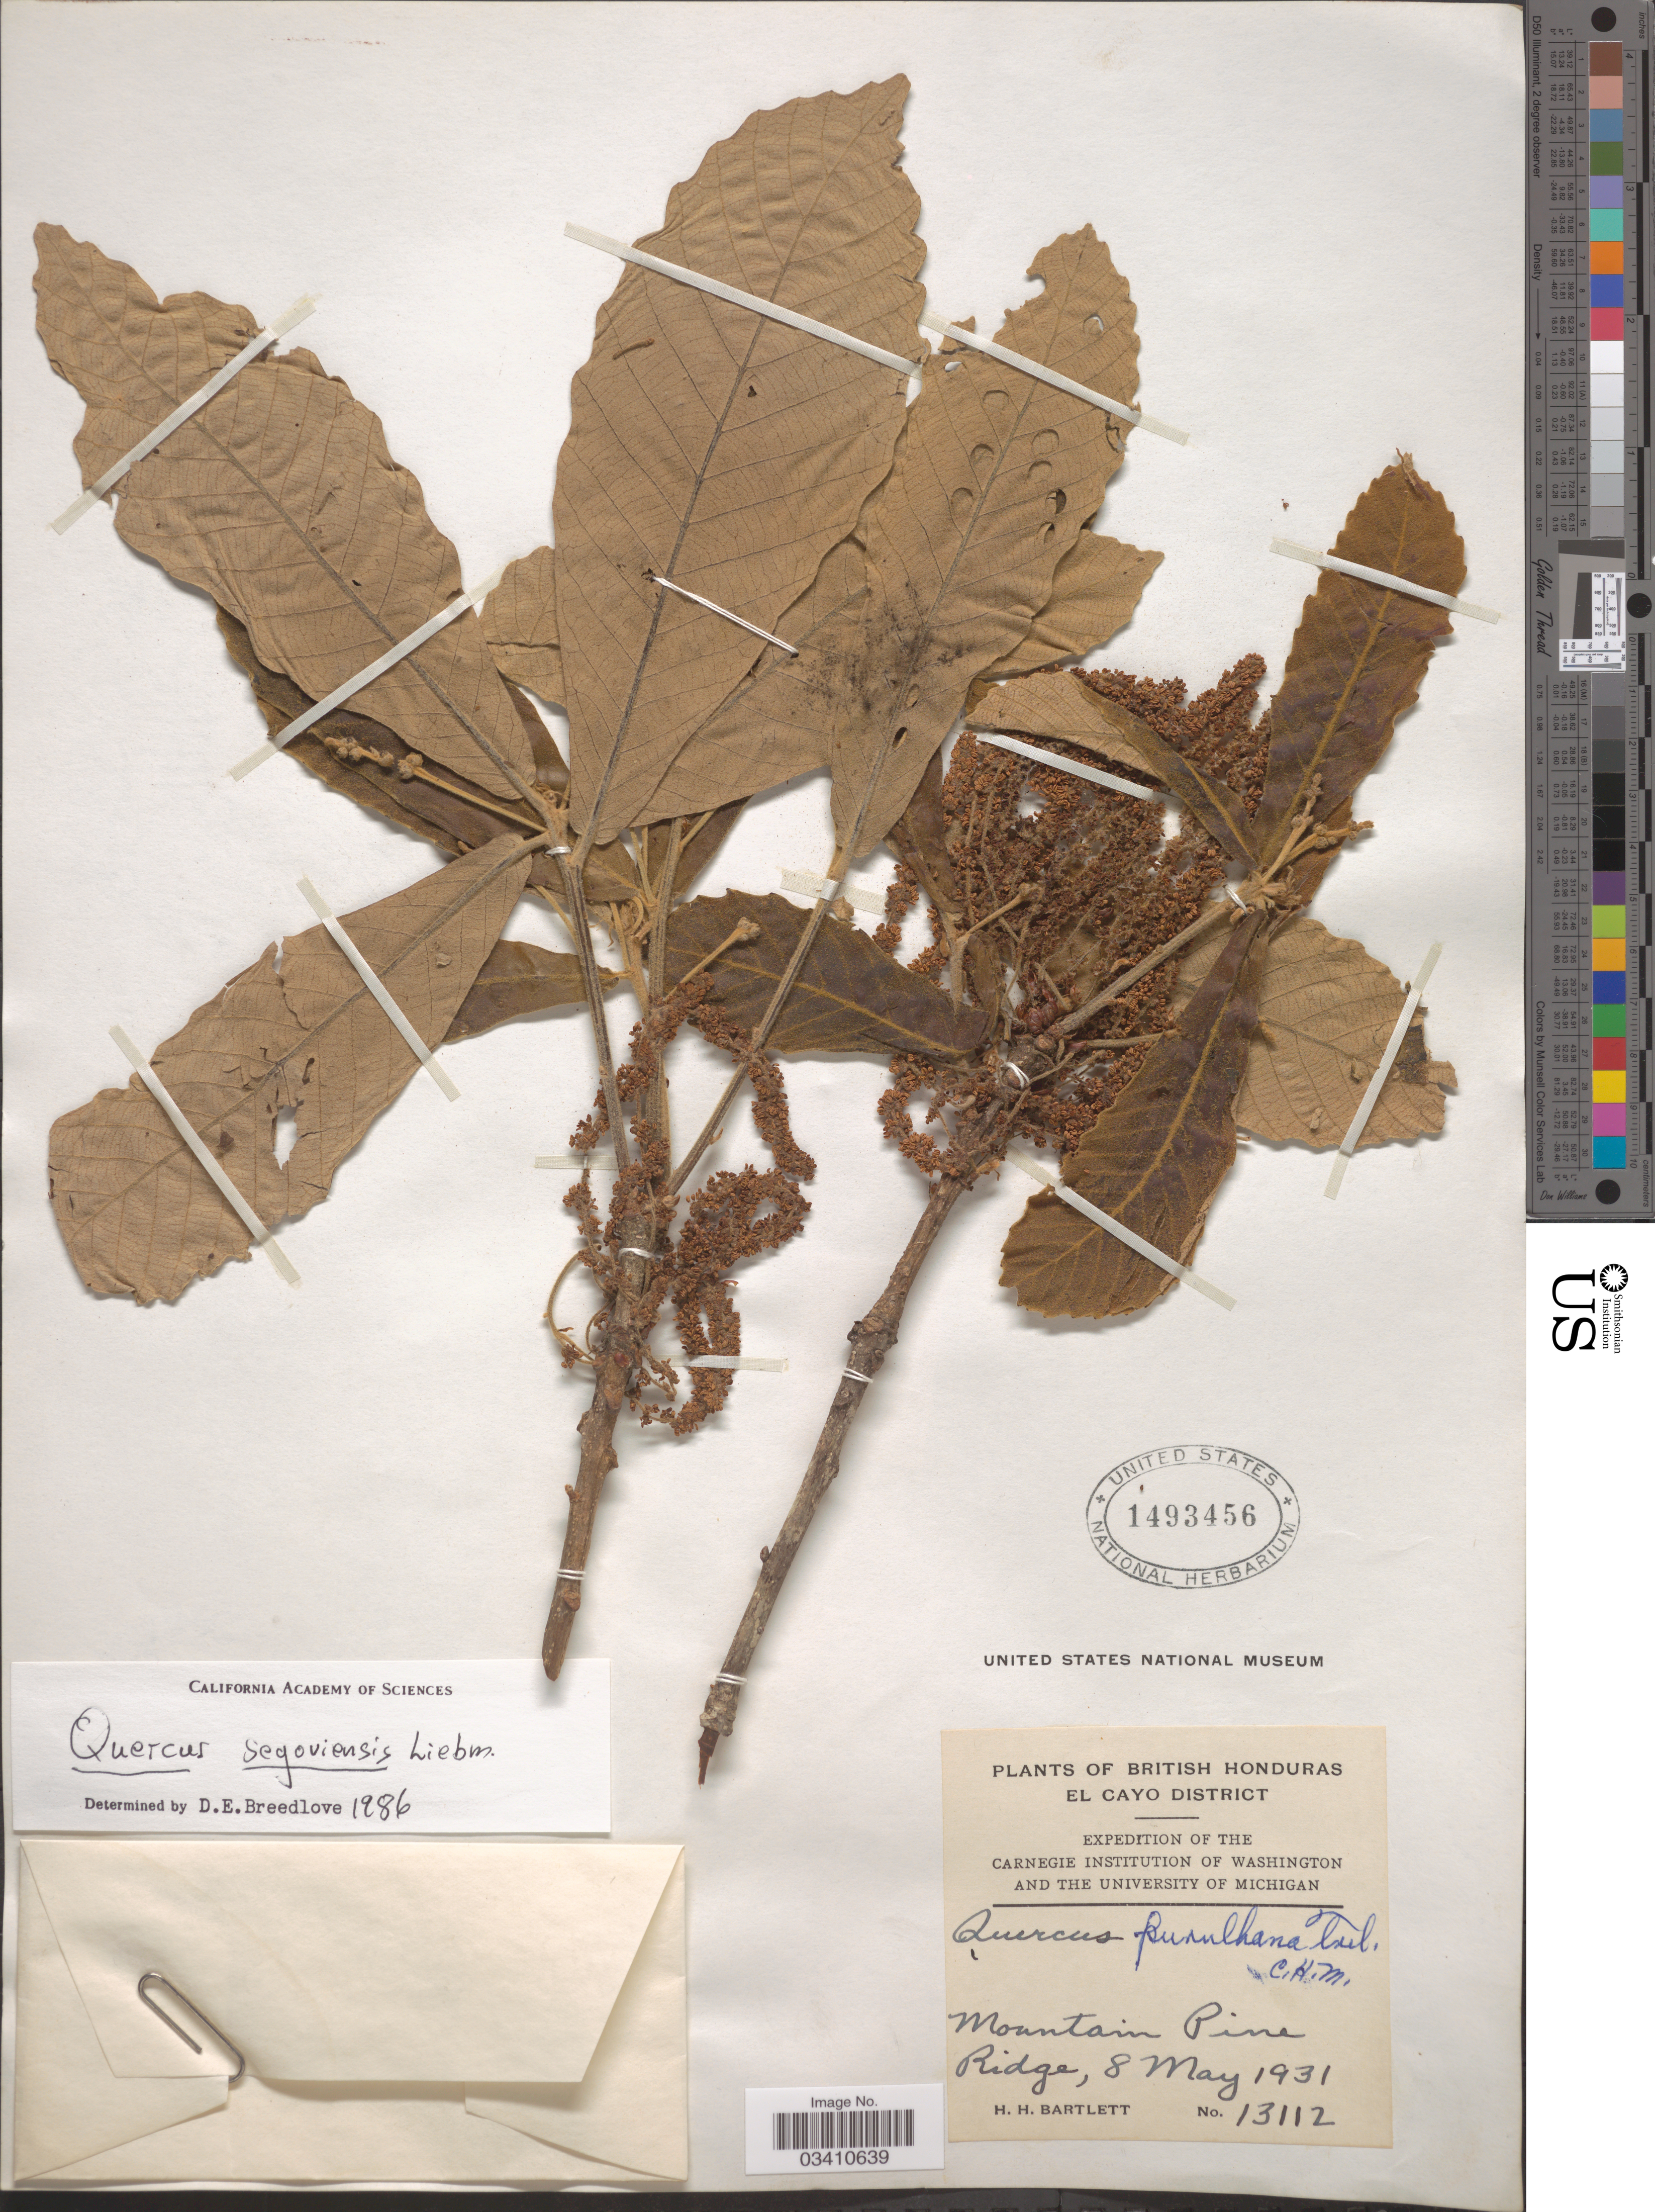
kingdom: Plantae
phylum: Tracheophyta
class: Magnoliopsida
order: Fagales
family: Fagaceae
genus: Quercus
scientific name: Quercus segoviensis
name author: Liebm.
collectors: H. H. Bartlett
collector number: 13112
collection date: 1931-05-08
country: Belize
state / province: Cayo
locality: British Honduras. El Cayo District. Mountain Pine Ridge.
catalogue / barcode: US 1493456